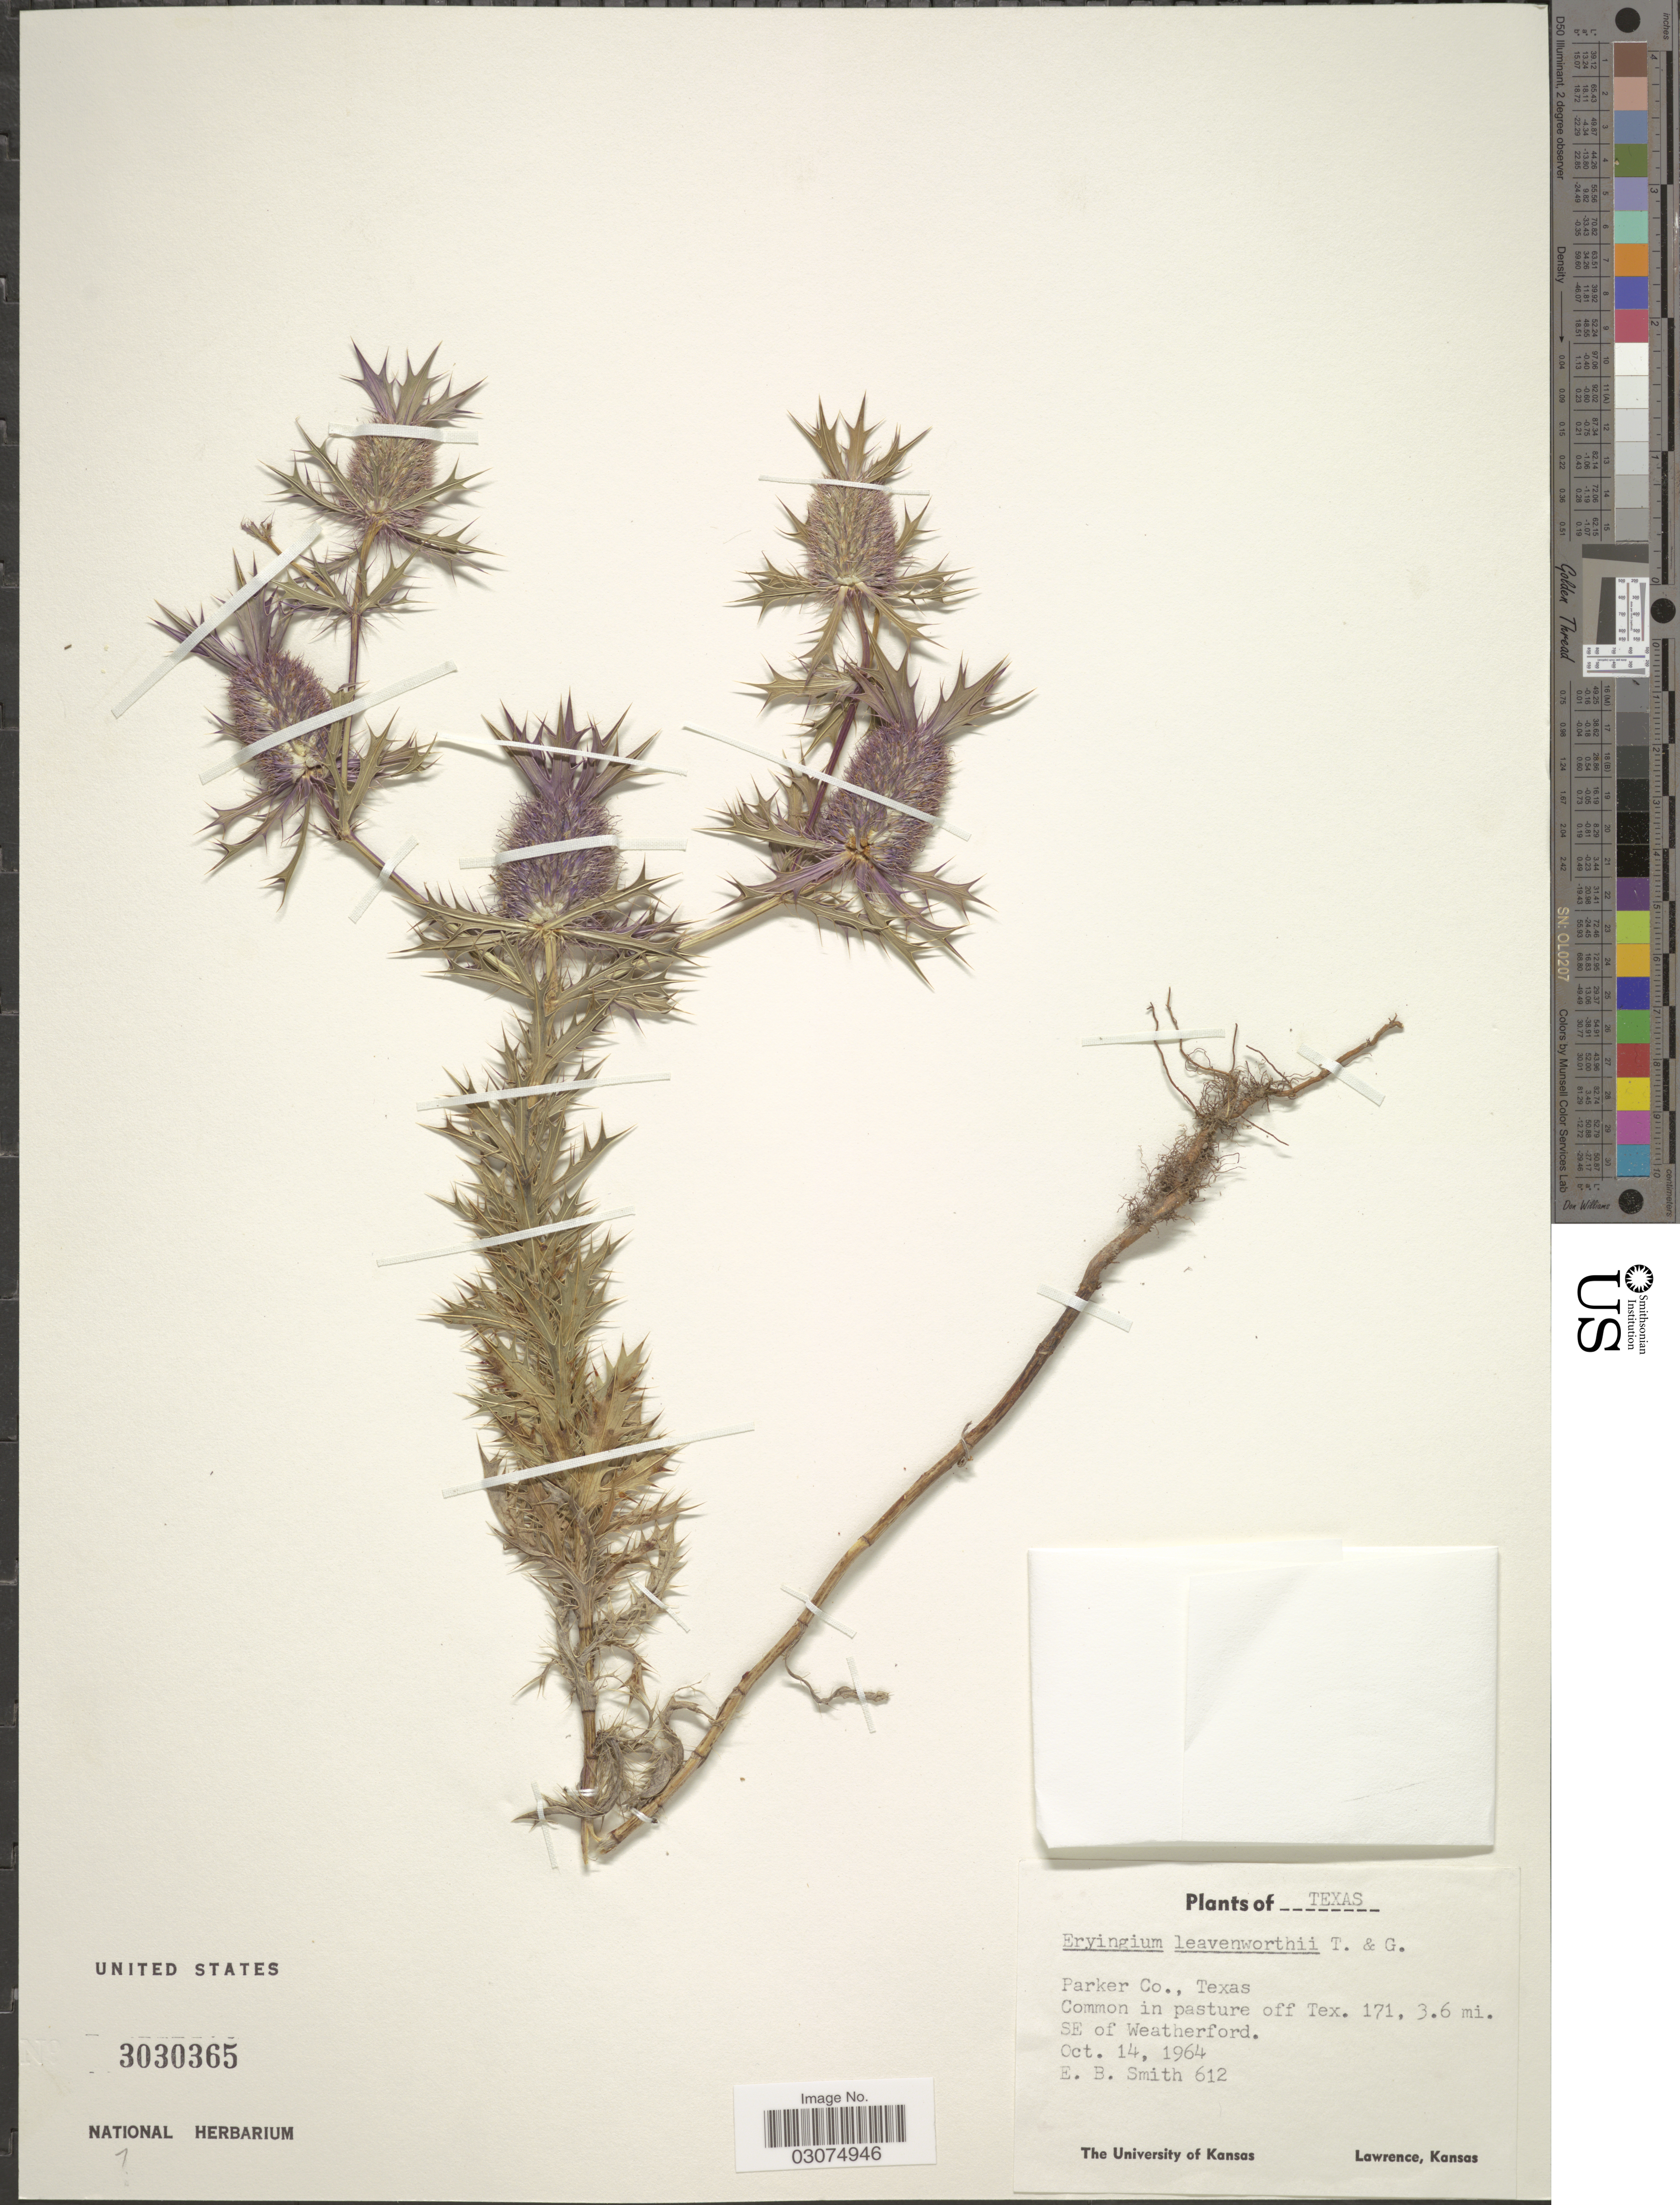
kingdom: Plantae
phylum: Tracheophyta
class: Magnoliopsida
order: Apiales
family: Apiaceae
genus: Eryngium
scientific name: Eryngium leavenworthii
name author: Torr. & A. Gray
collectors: E. B. Smith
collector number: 612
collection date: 1964-10-14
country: United States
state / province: Texas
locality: Parker Co. Common in pasture off Tex. 171, 3.6 mi. SE of Weatherford.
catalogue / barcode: US 3030365